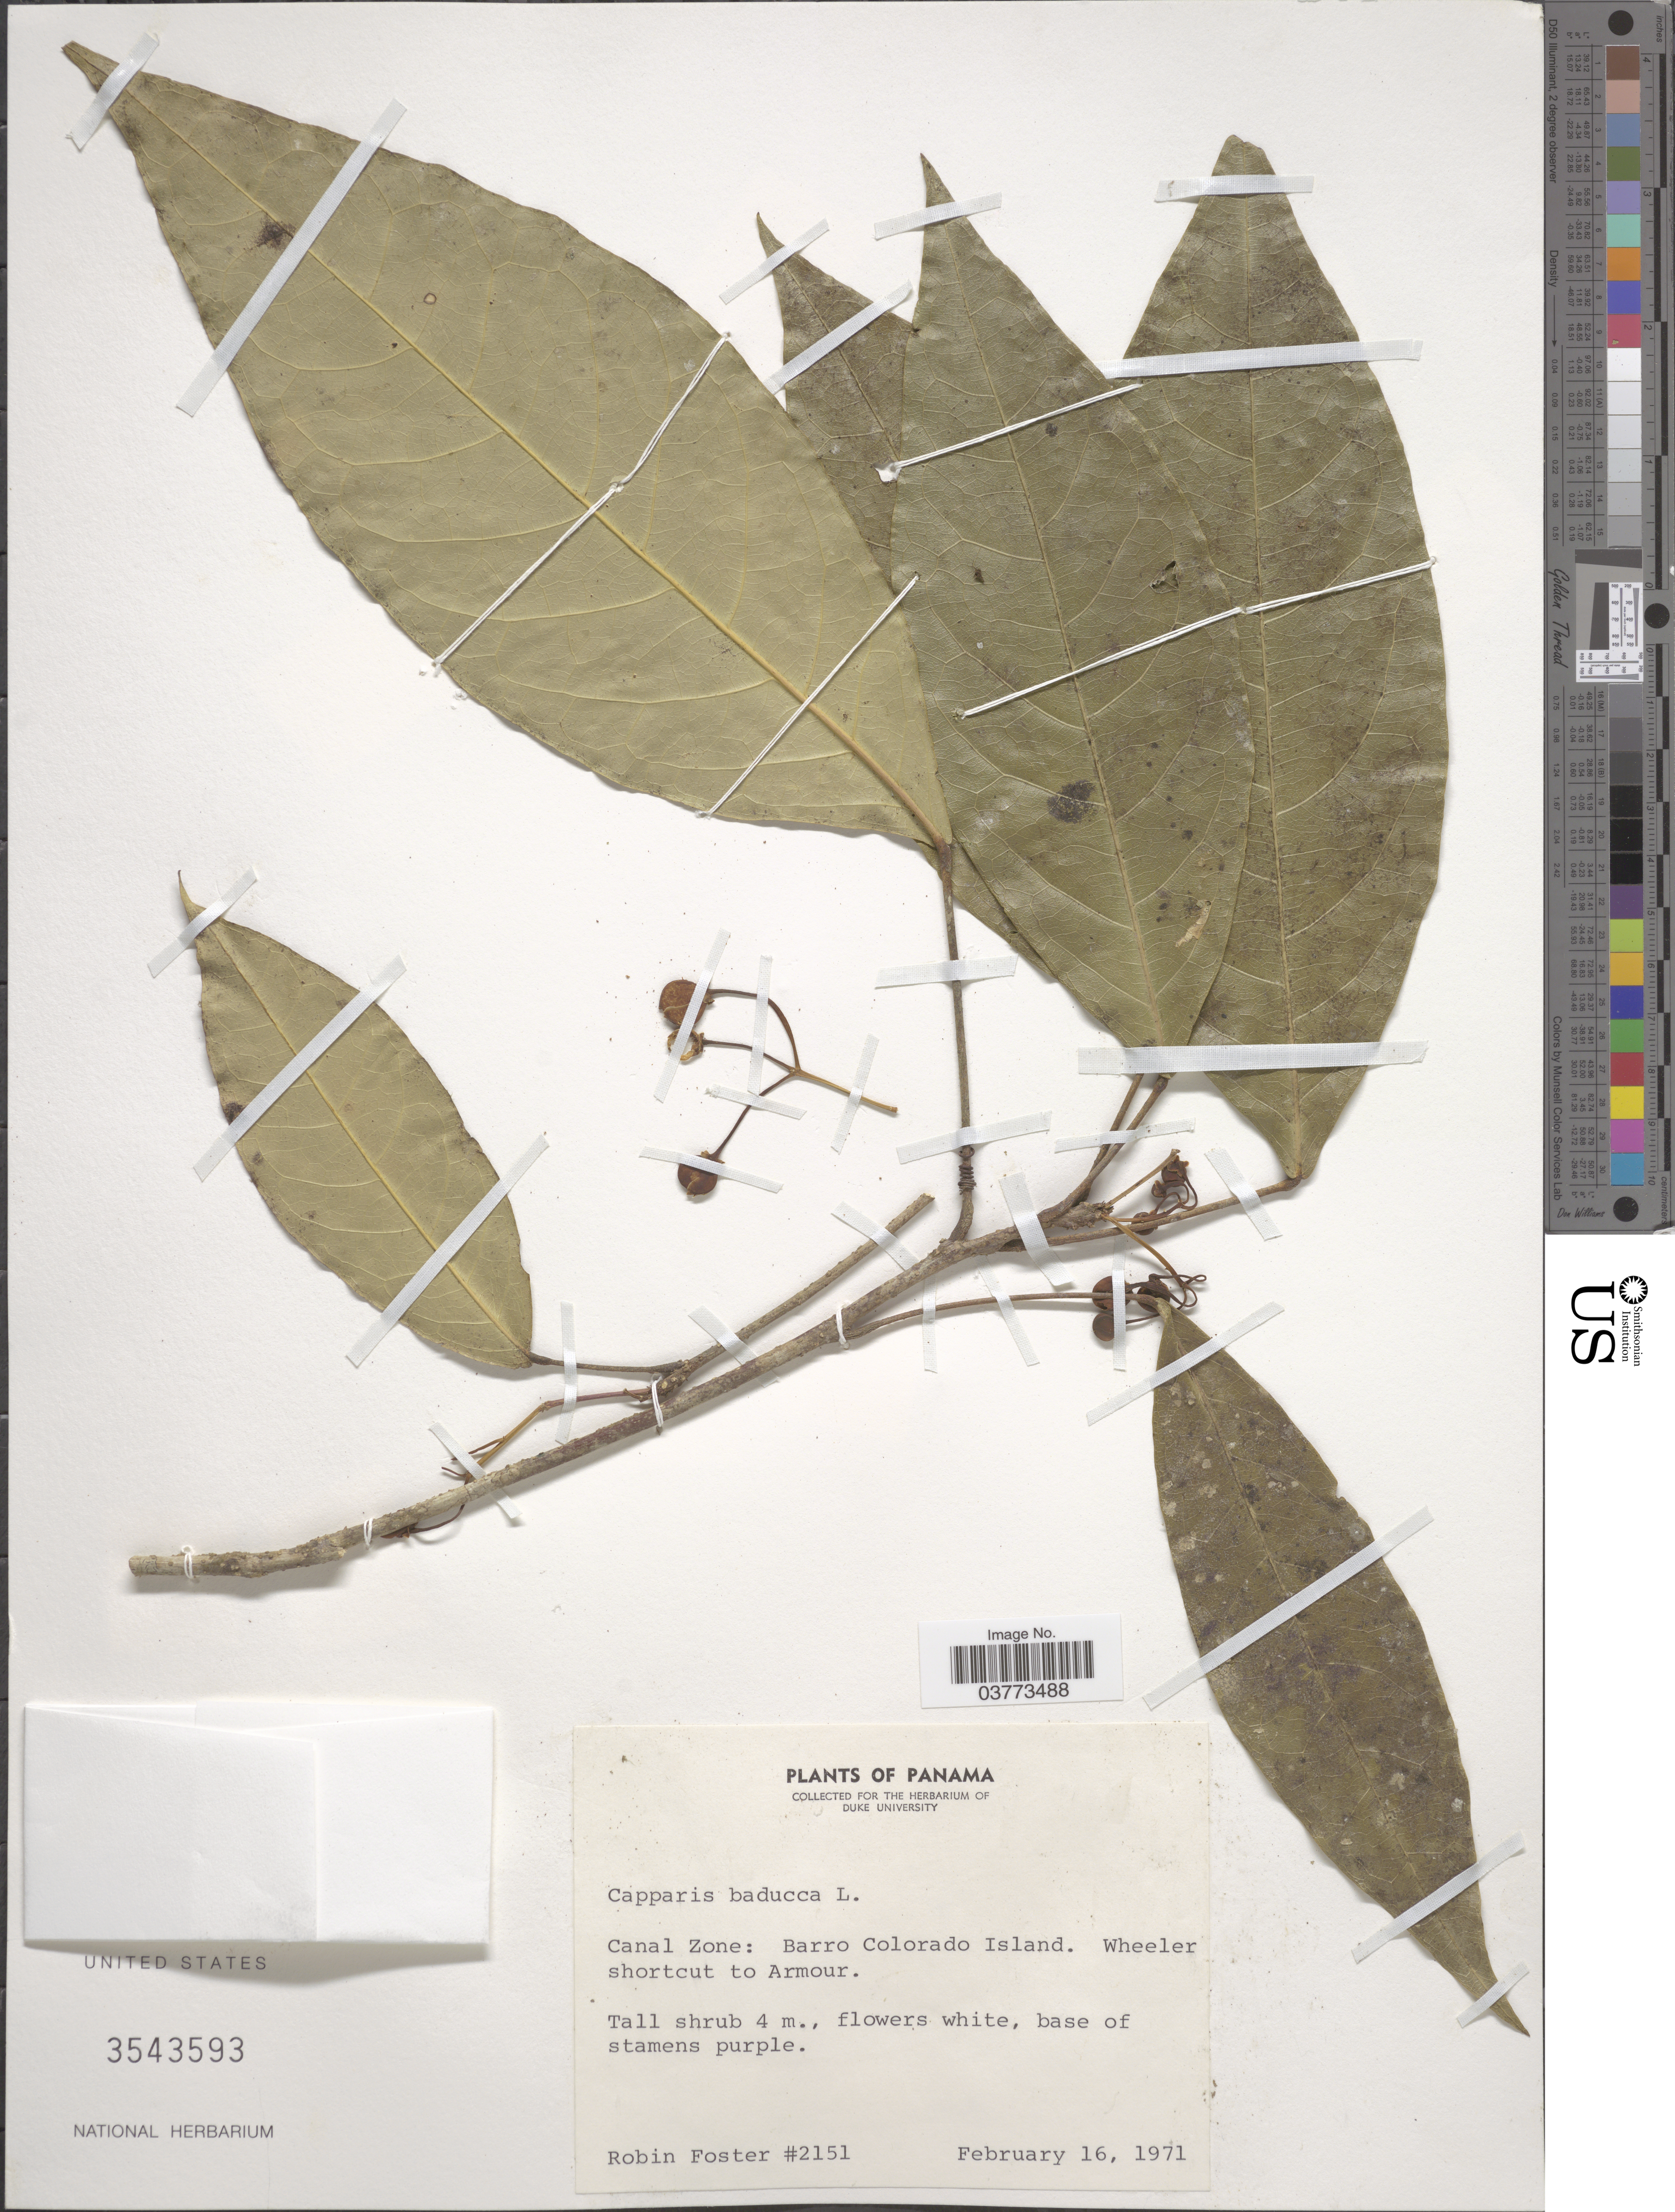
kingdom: Plantae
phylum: Tracheophyta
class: Magnoliopsida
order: Brassicales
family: Capparaceae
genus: Capparidastrum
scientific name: Capparidastrum frondosum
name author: (Jacq.) Cornejo & Iltis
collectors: R. B. Foster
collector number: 2151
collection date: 1971-02-16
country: Panama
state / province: Panamá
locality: Canal Zone: Barro Colorado Island. Wheeler shortcut to Armour.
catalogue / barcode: US 3543593